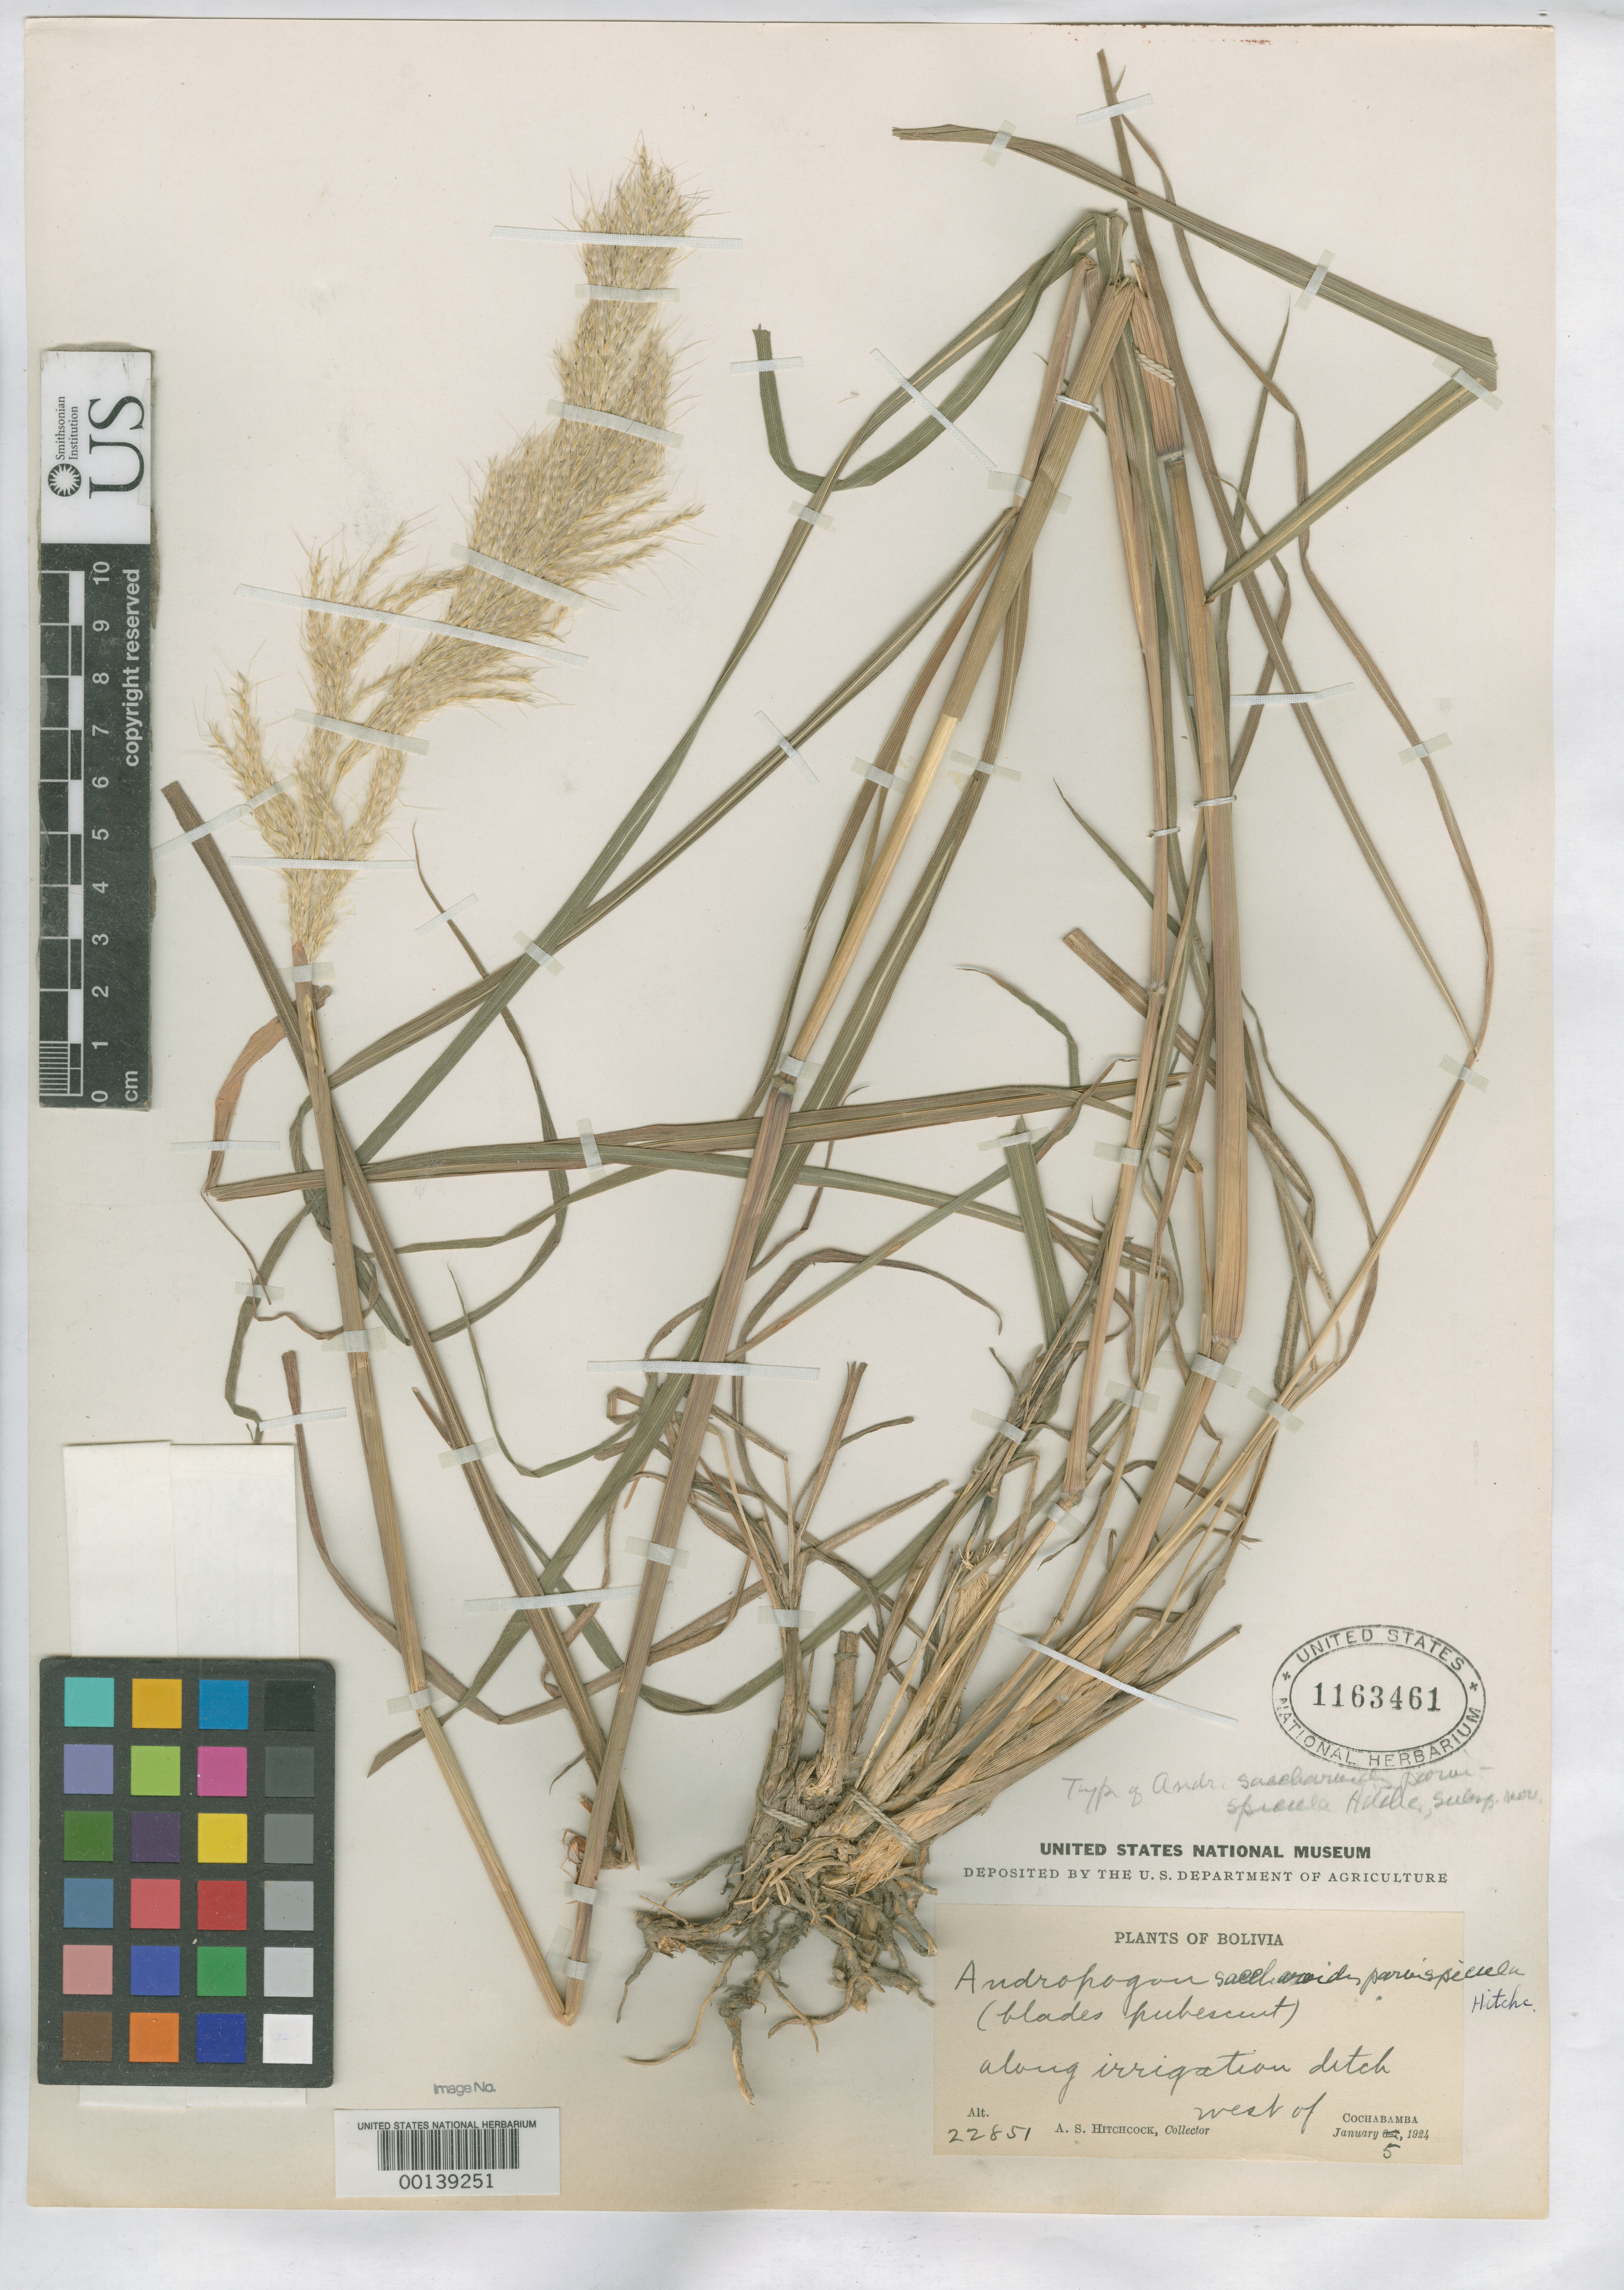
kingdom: Plantae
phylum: Tracheophyta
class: Liliopsida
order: Poales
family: Poaceae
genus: Andropogon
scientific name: Andropogon saccharoides subsp. parvispiculus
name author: Hitchc.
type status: Holotype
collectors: A. S. Hitchcock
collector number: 22851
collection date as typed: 05 Jan 1924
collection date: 1924-01-05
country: Bolivia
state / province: Cochabamba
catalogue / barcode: US 1163461